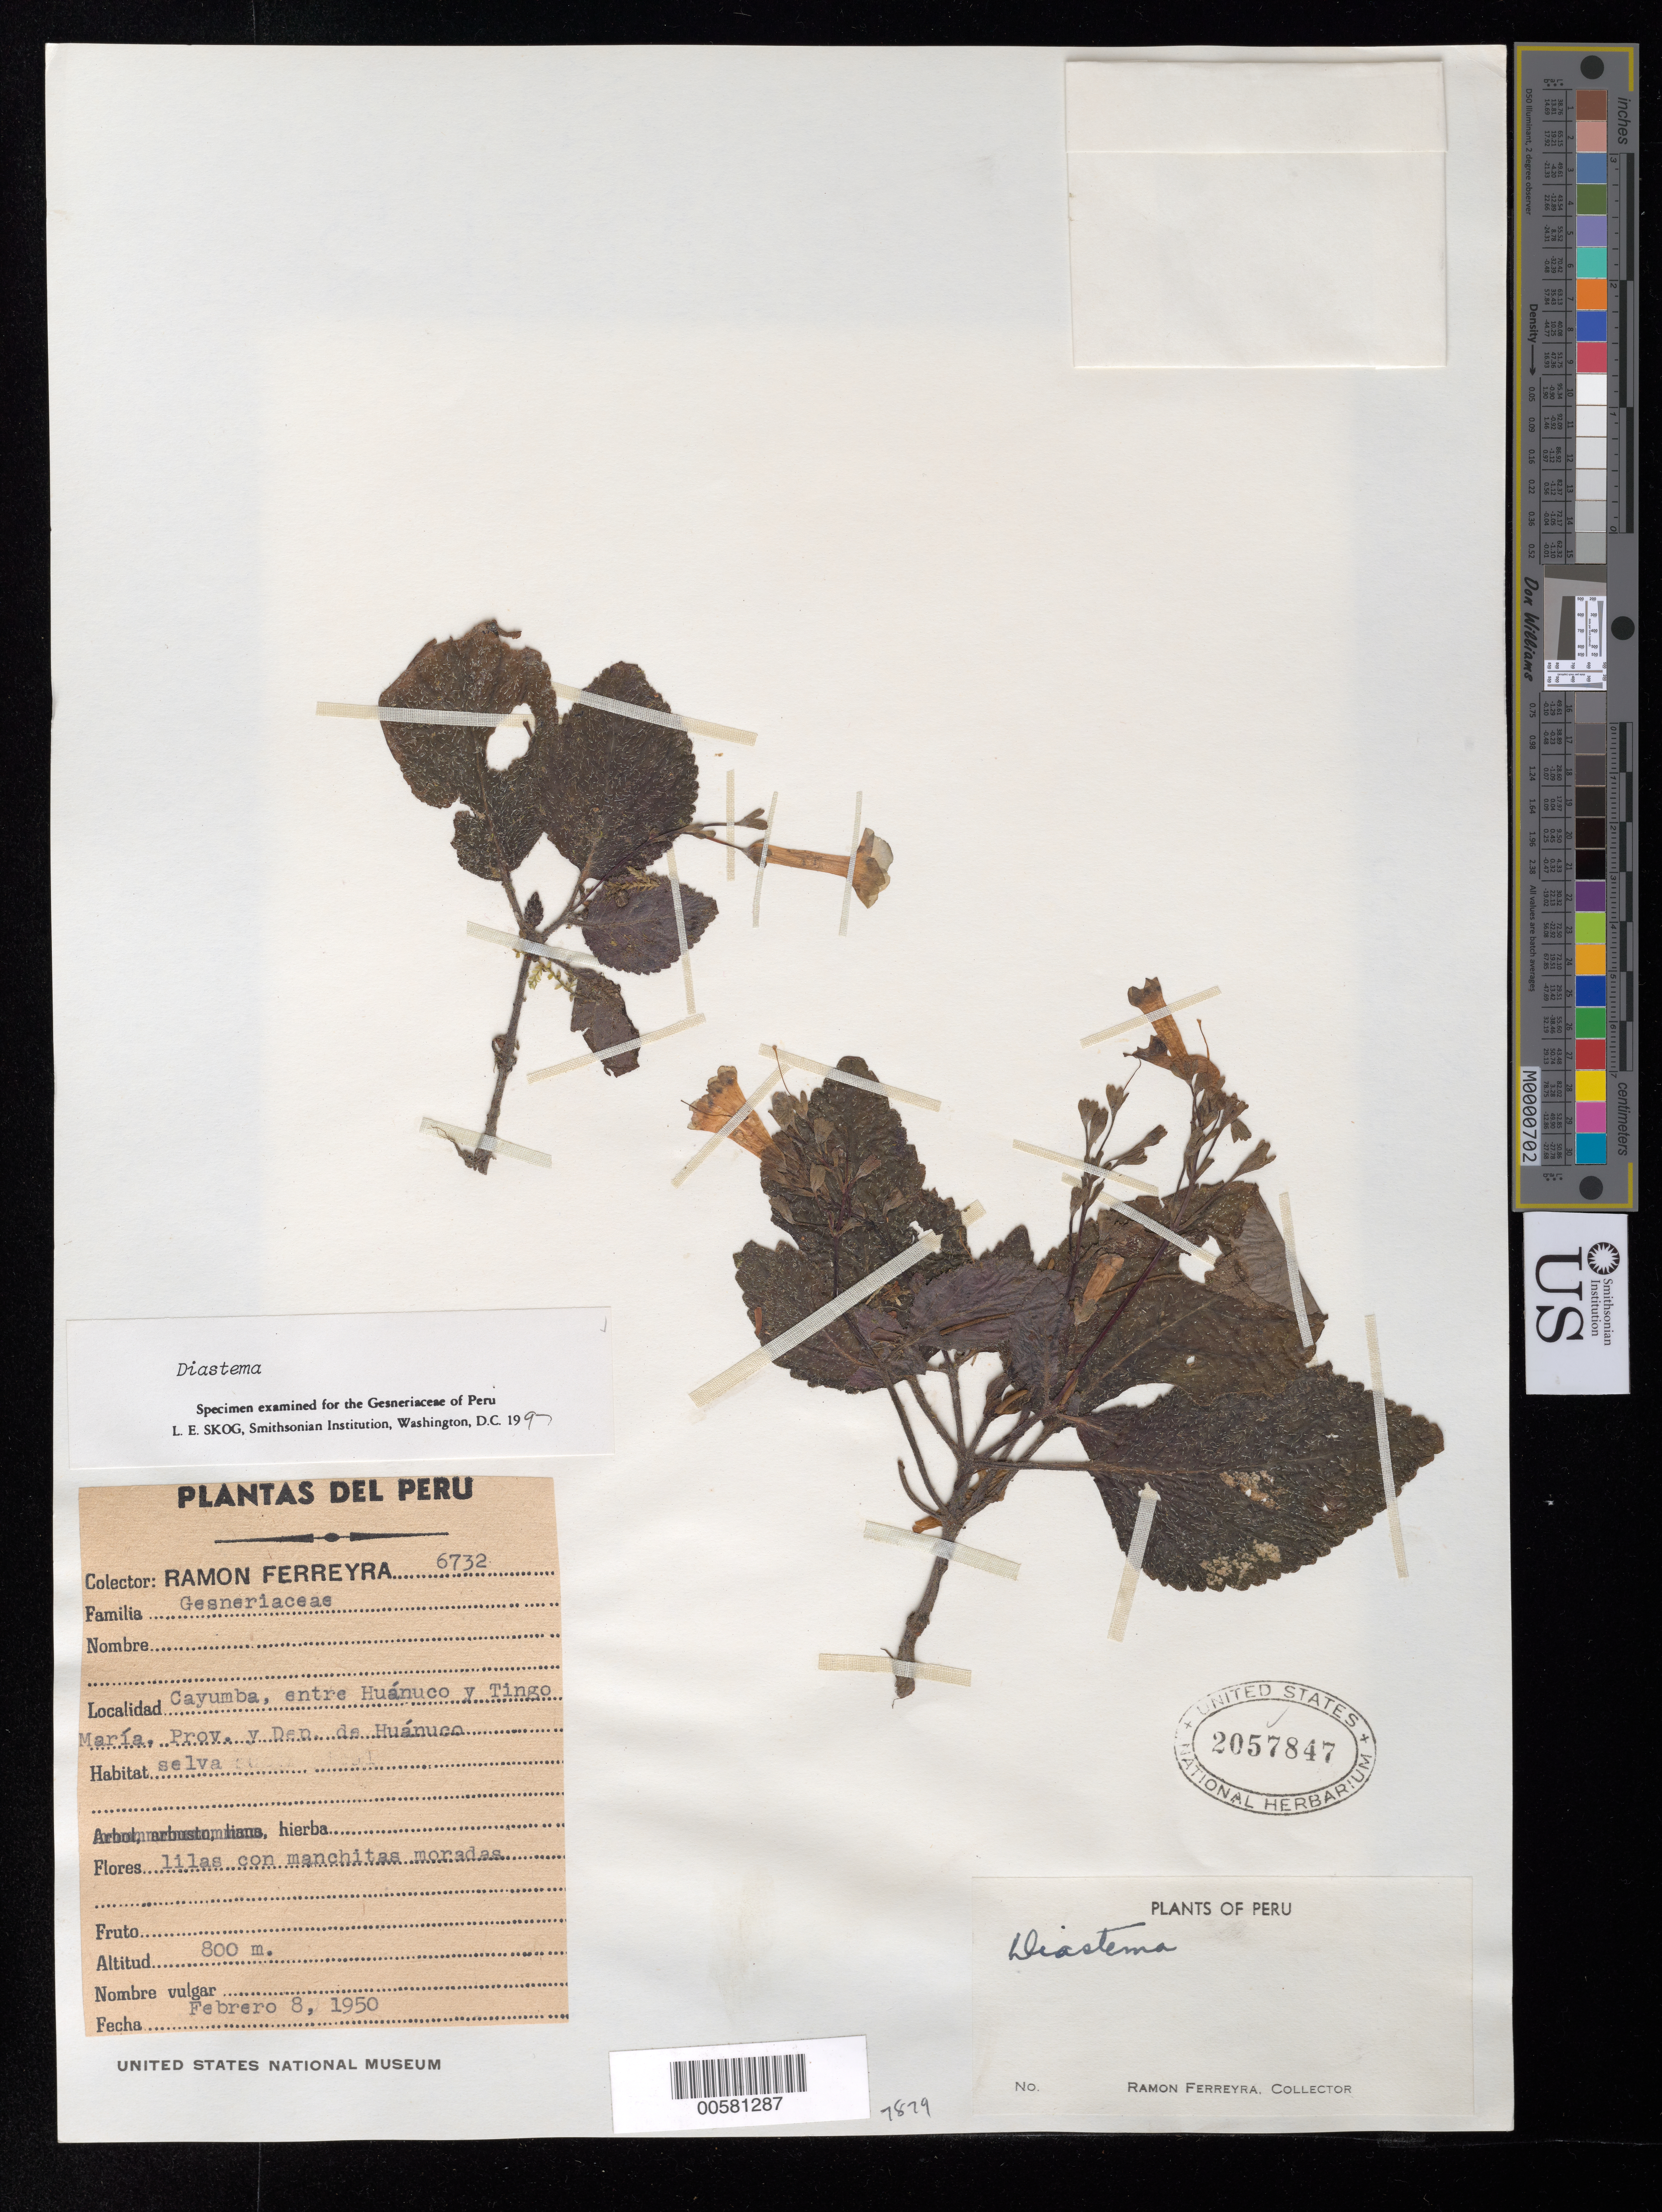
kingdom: Plantae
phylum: Tracheophyta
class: Magnoliopsida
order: Lamiales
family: Gesneriaceae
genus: Diastema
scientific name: Diastema sp.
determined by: Skog, Laurence E.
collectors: R. A. Ferreyra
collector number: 6732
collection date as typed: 08 Feb 1950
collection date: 1950-02-08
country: Peru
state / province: Huánuco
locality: Prov. Huanuco; Cayumba, entre Huánuco y Tingo María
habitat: Selva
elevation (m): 800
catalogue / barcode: US 2057847